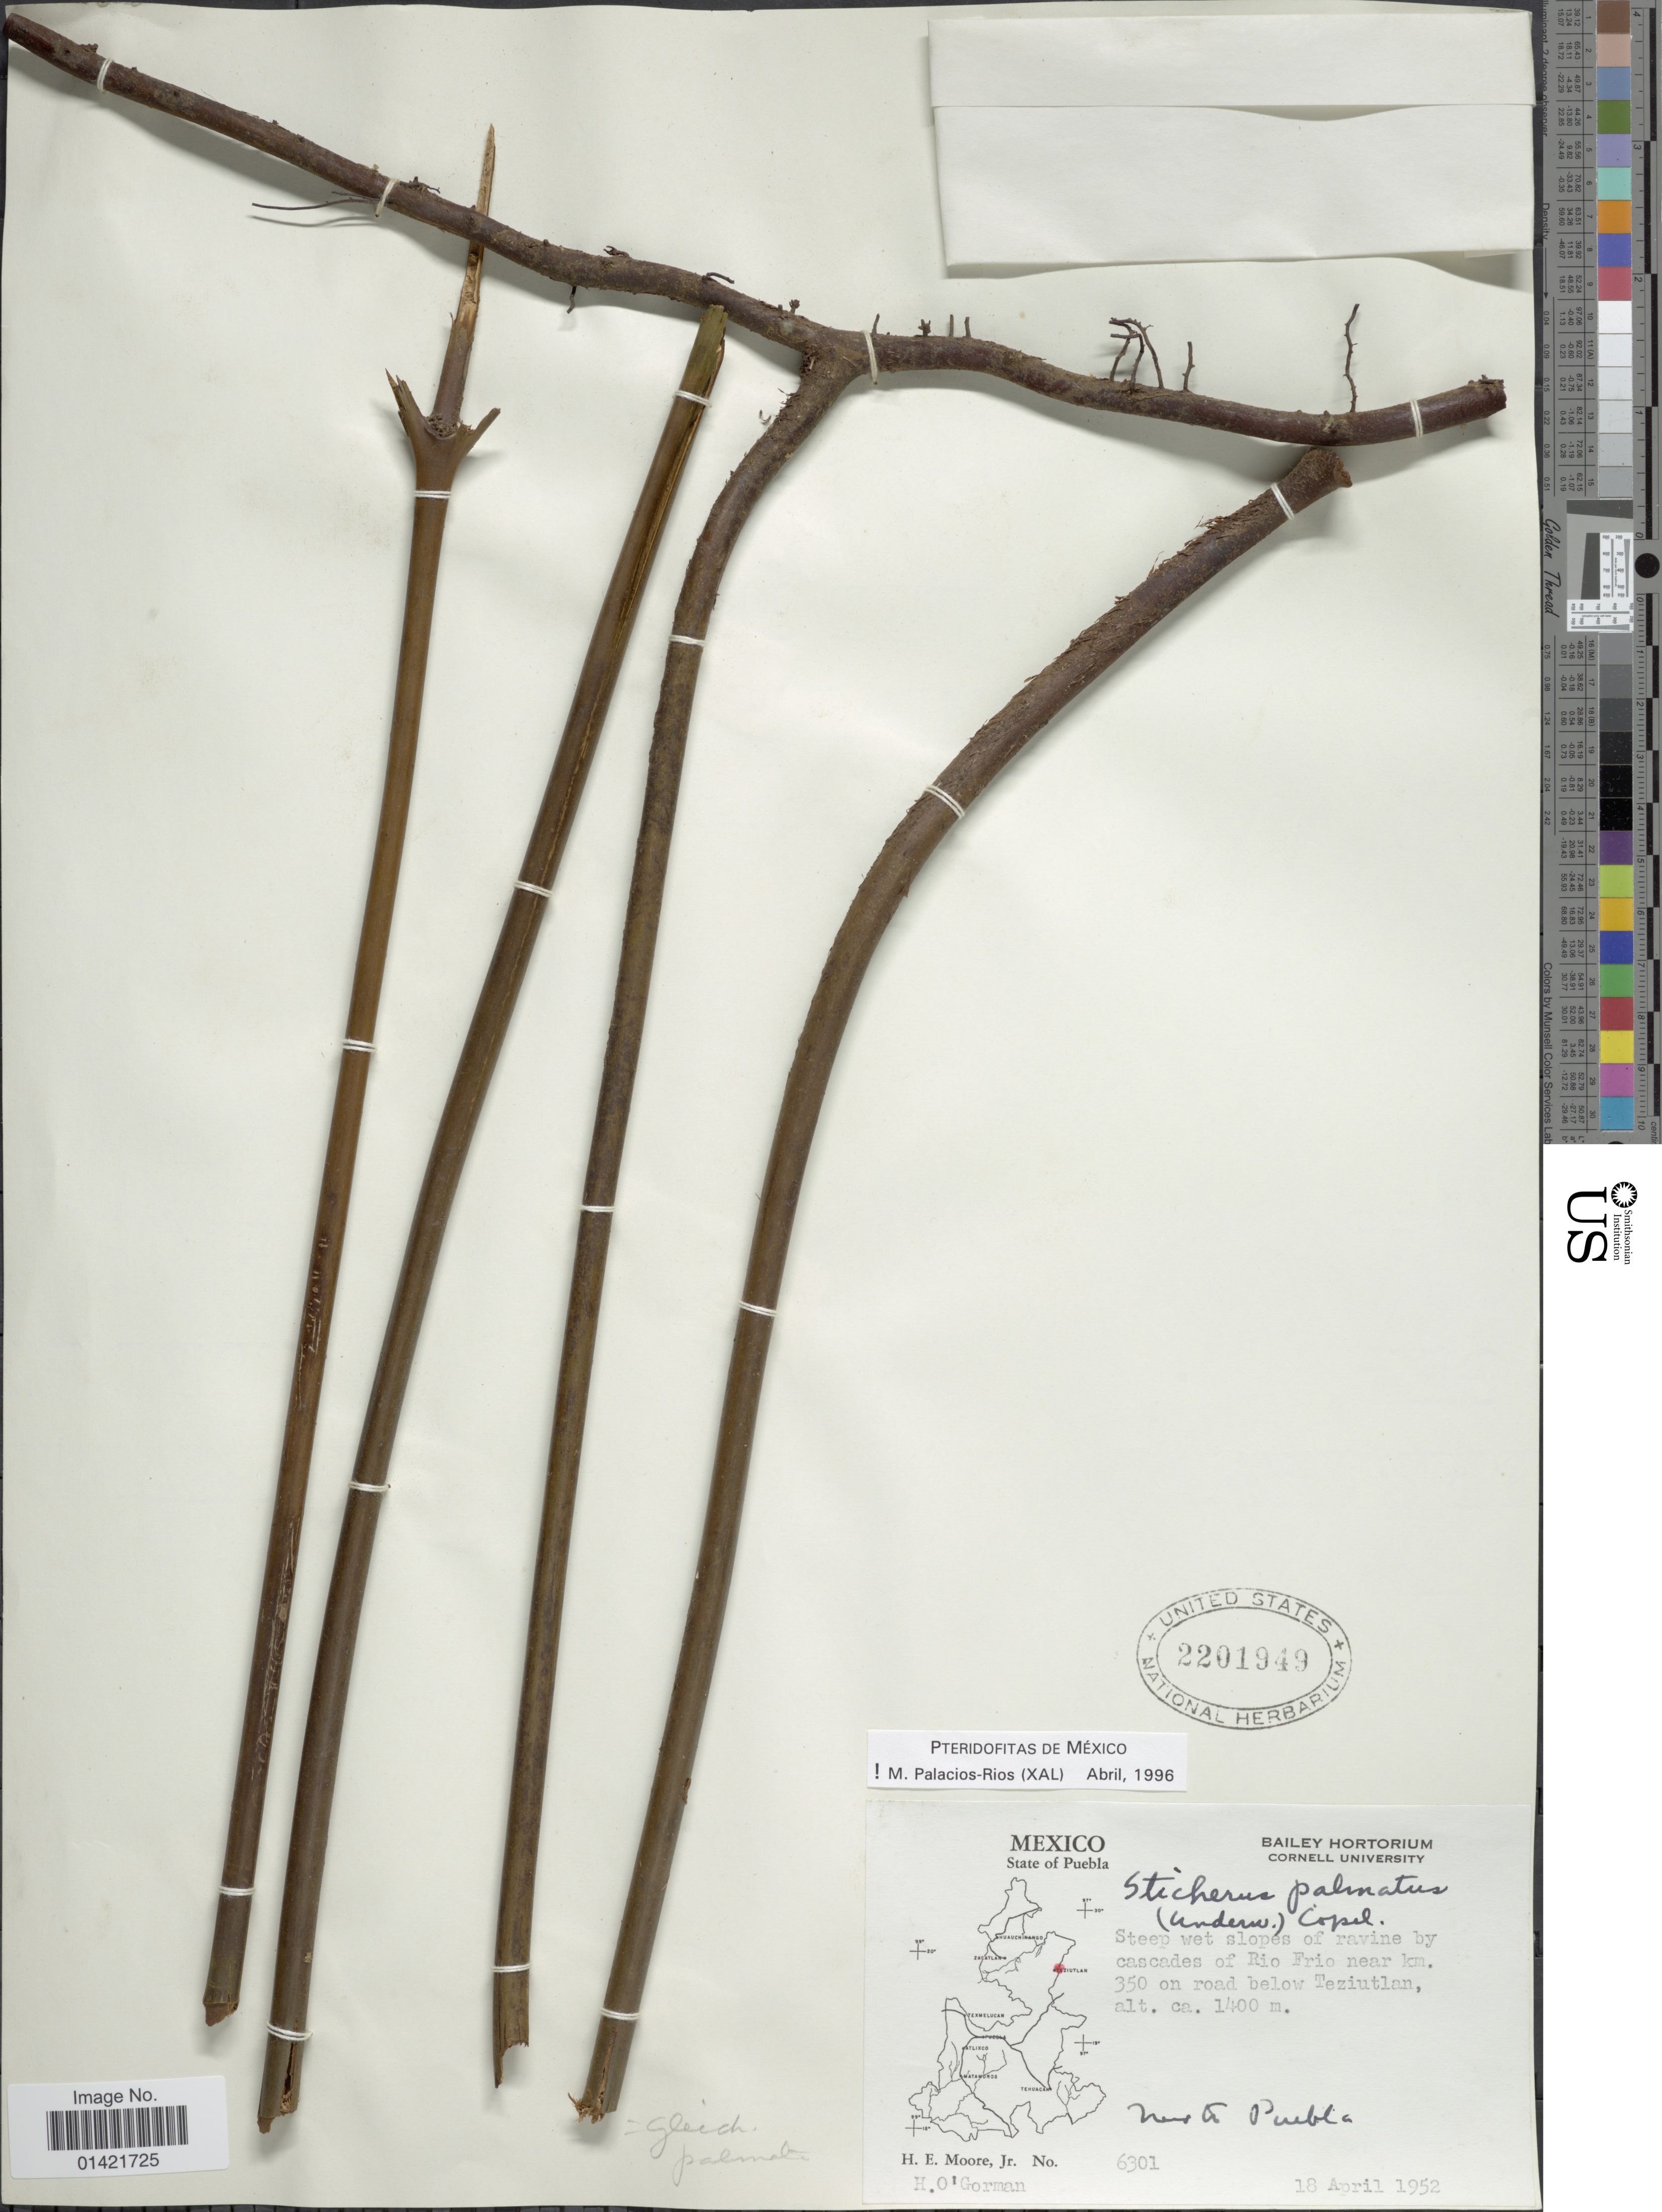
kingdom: Plantae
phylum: Tracheophyta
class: Polypodiopsida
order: Gleicheniales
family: Gleicheniaceae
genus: Sticherus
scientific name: Sticherus furcatus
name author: (L.) Ching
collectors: H. Moore & H. O'gorman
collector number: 6301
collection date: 1952-04-18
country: Mexico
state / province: Puebla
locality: State of Puebla. Steep wet slopes of ravine by cascades of Rio Frio near km. 350 on road below Teziutlan.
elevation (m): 1400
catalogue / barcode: US 2201949